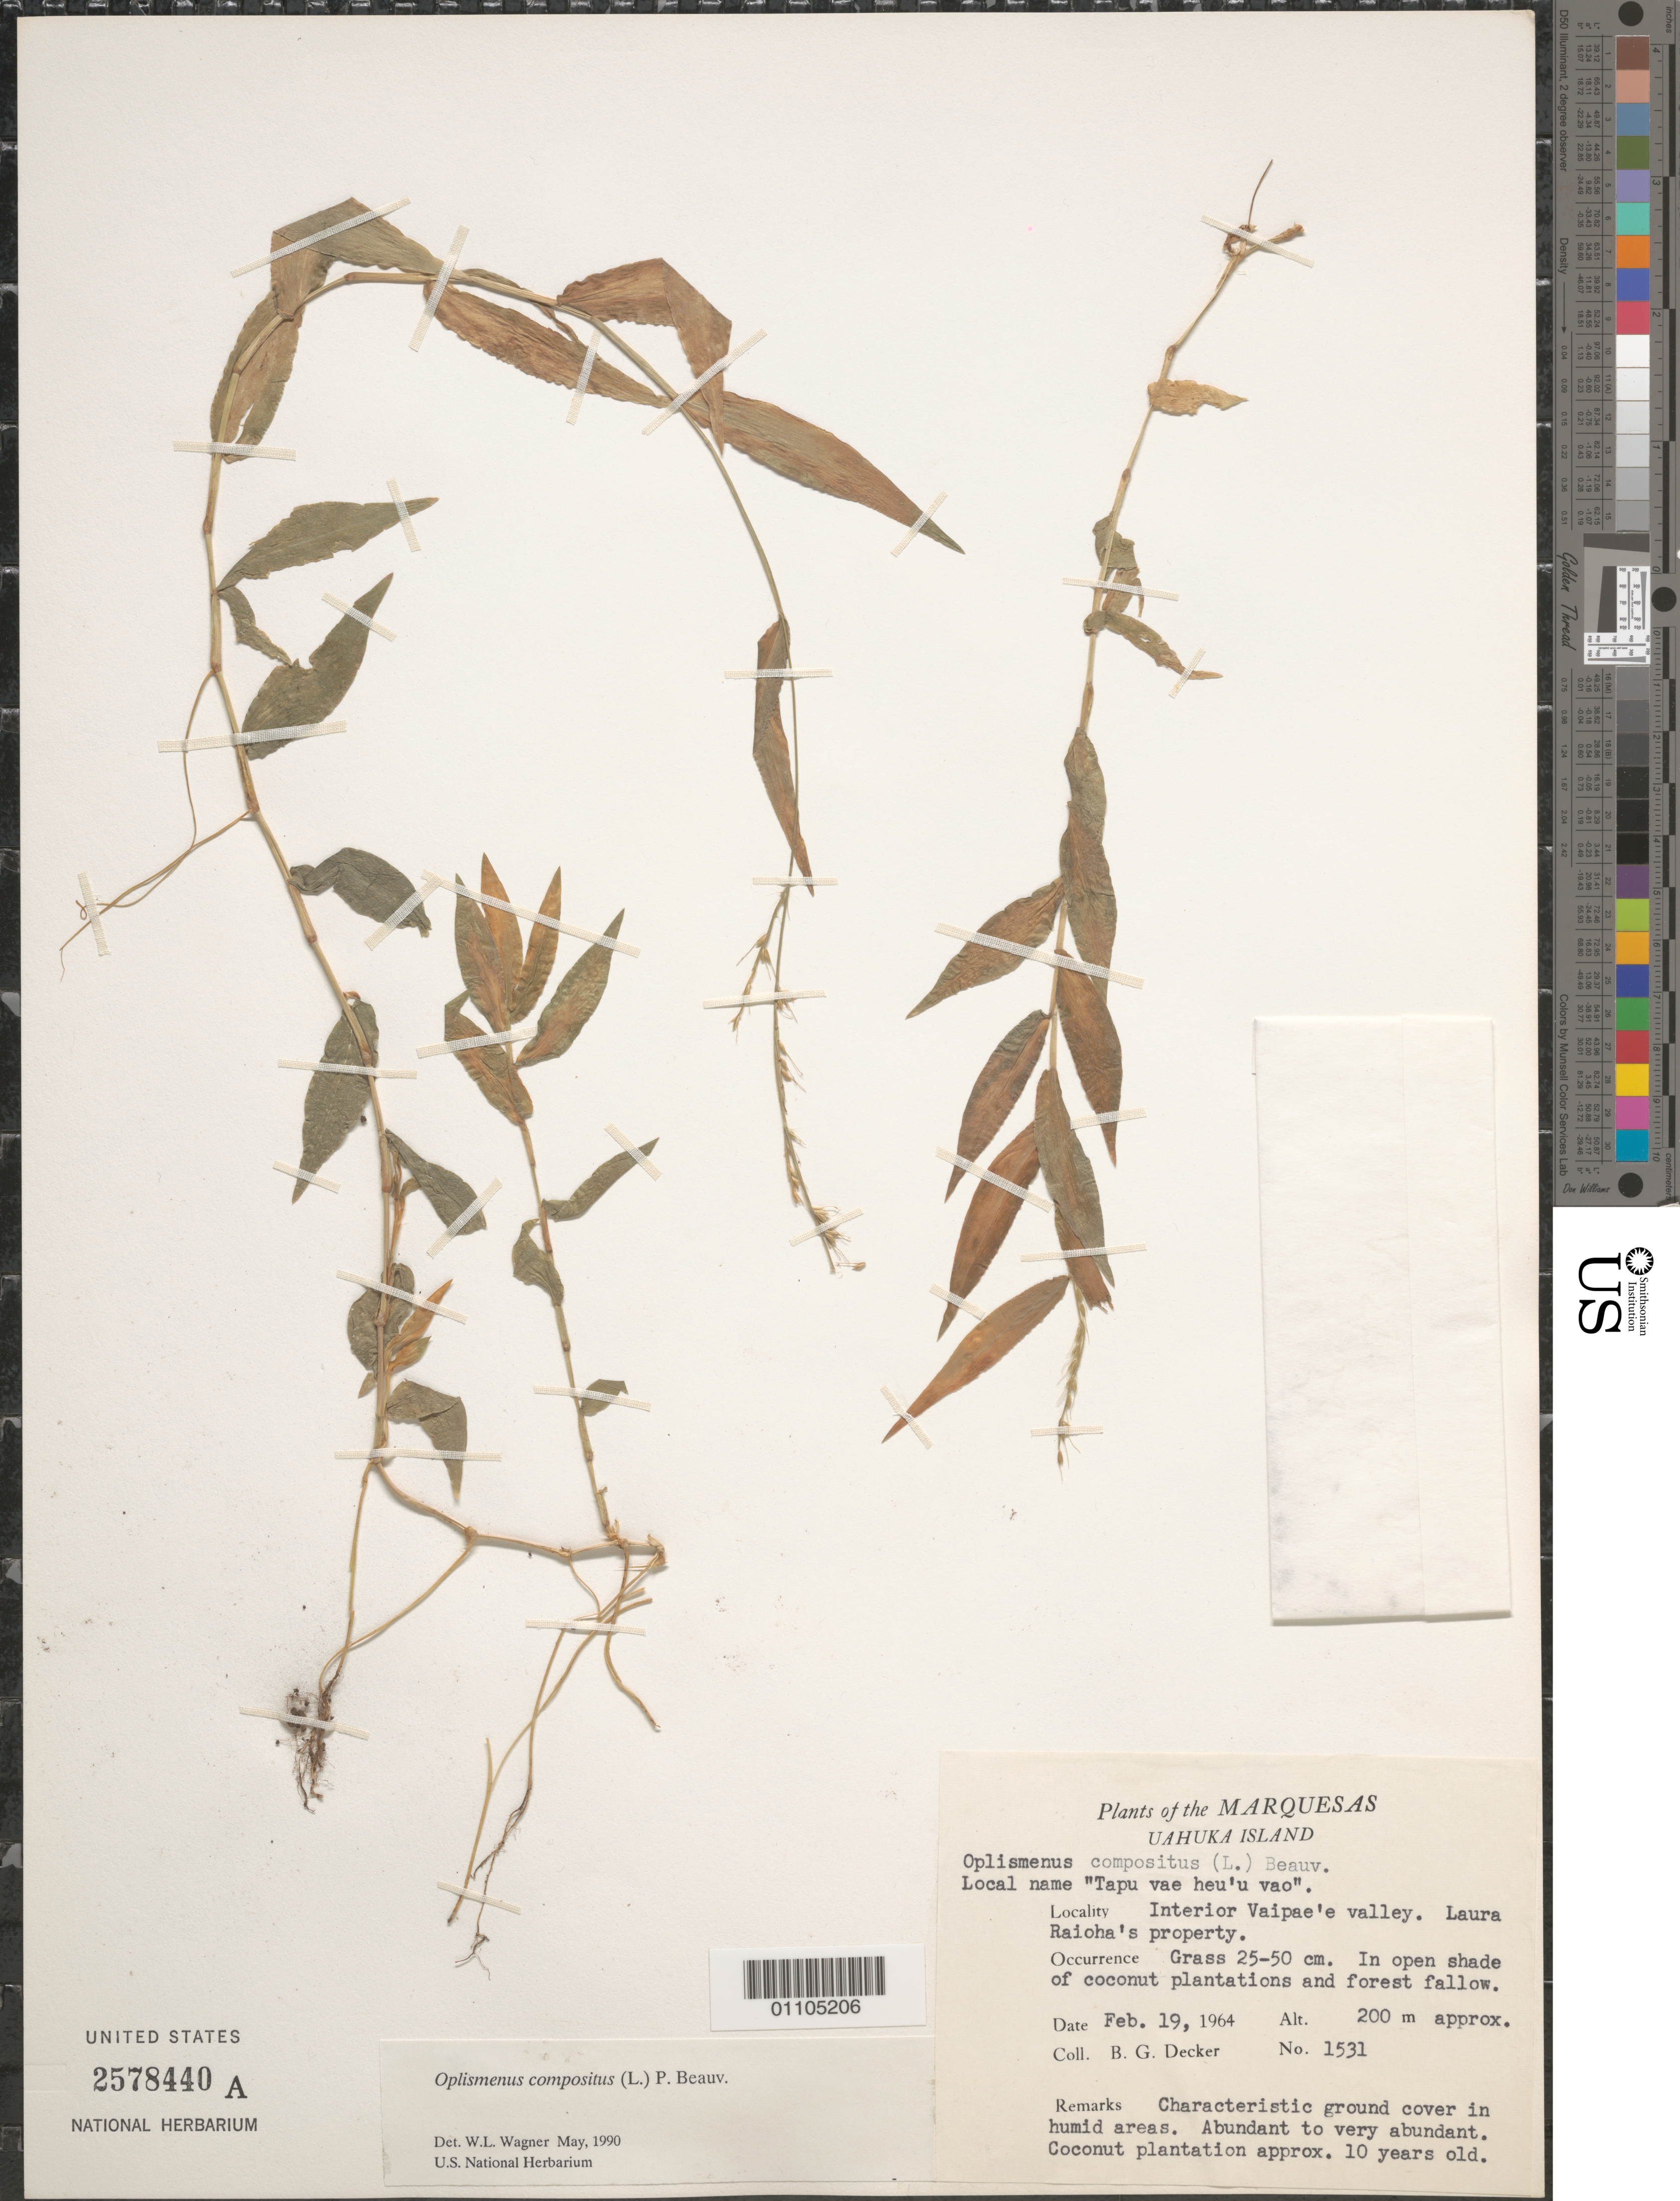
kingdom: Plantae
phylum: Tracheophyta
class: Liliopsida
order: Poales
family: Poaceae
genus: Oplismenus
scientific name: Oplismenus compositus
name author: (L.) P. Beauv.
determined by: Wagner, W. L., (BOT), Smithsonian Institution - National Museum of Natural History (UNITED STATES)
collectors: B. G. Decker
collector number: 1531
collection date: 1964-02-19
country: French Polynesia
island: Ua Huka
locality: interior Vaipae'e Valley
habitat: Coconut plantation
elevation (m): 200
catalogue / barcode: US 2578440A